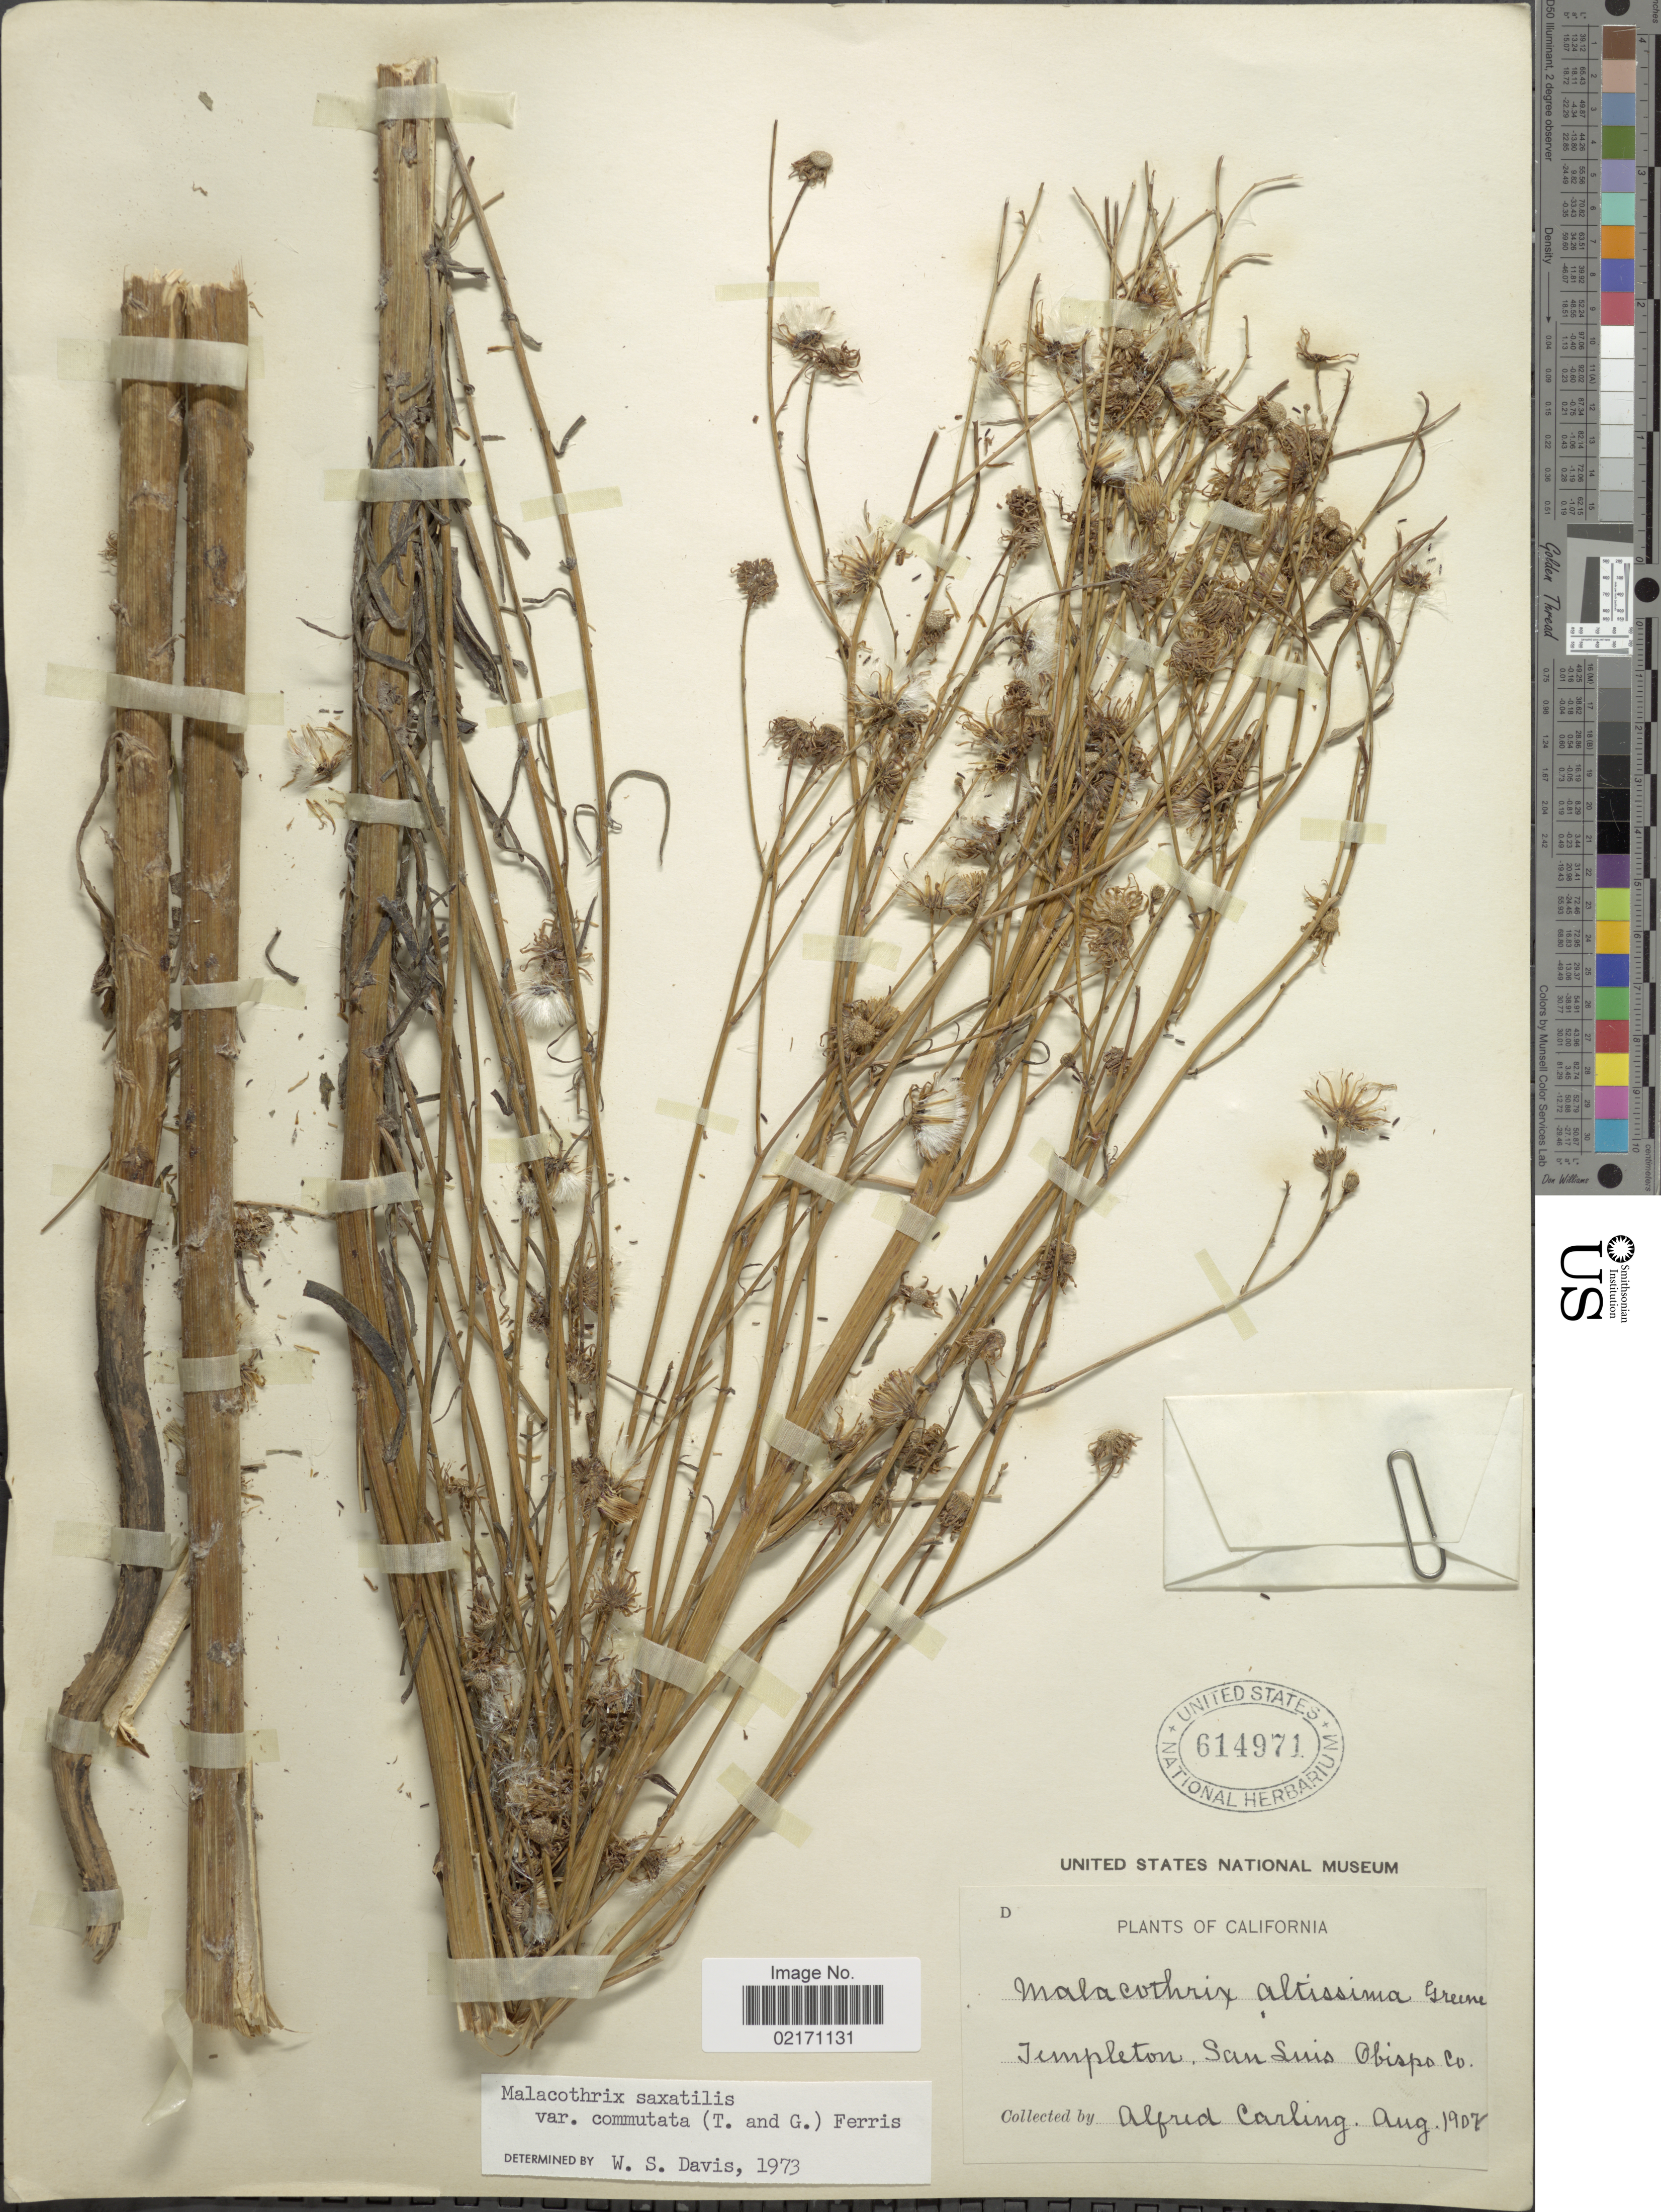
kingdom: Plantae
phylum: Tracheophyta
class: Magnoliopsida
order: Asterales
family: Asteraceae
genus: Malacothrix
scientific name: Malacothrix saxatilis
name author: Torr. & A. Gray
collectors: A. Carling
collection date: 1907-08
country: United States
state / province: California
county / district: San Luis Obispo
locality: Templeton, San Luis Obispo Co.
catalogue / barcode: US 614971